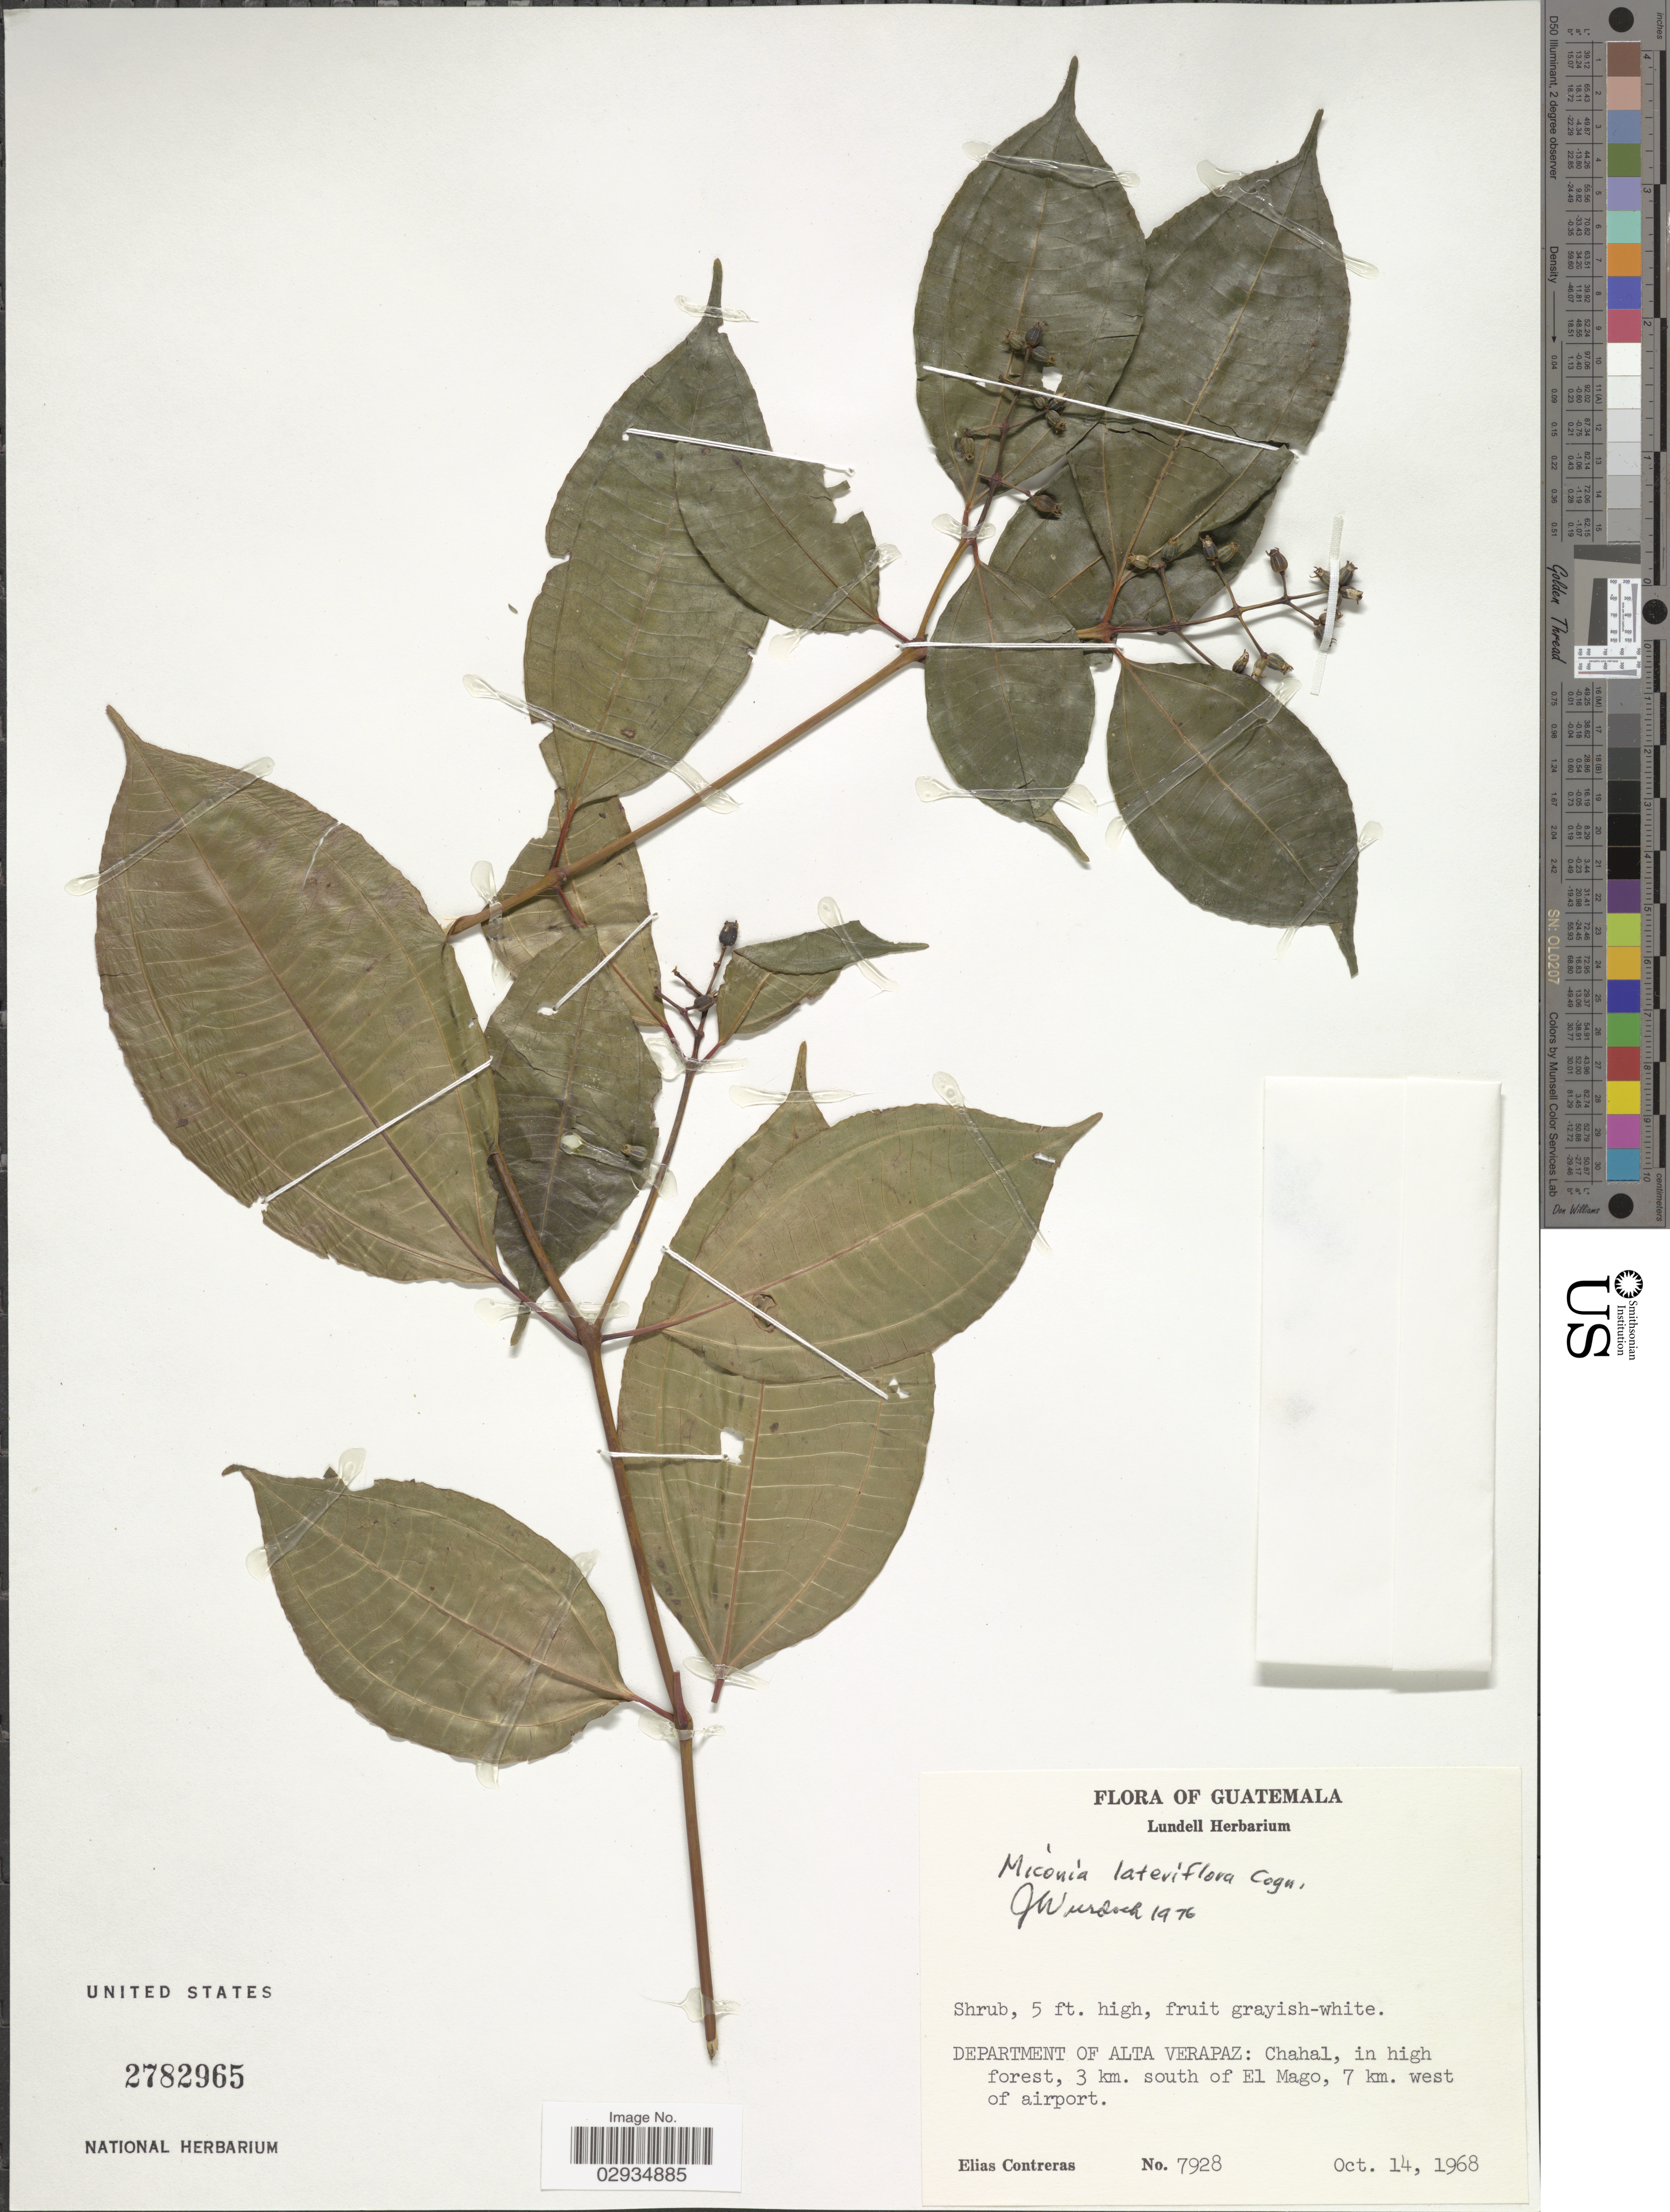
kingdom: Plantae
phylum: Tracheophyta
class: Magnoliopsida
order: Myrtales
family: Melastomataceae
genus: Miconia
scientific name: Miconia lateriflora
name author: Cogn.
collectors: E. Contreras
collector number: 7928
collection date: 1968-10-14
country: Guatemala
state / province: Alta Verapaz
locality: Department of Alta Verapaz: Chahal. 3 km. south of El Mago, 7 km. west of airport.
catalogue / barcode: US 2782965